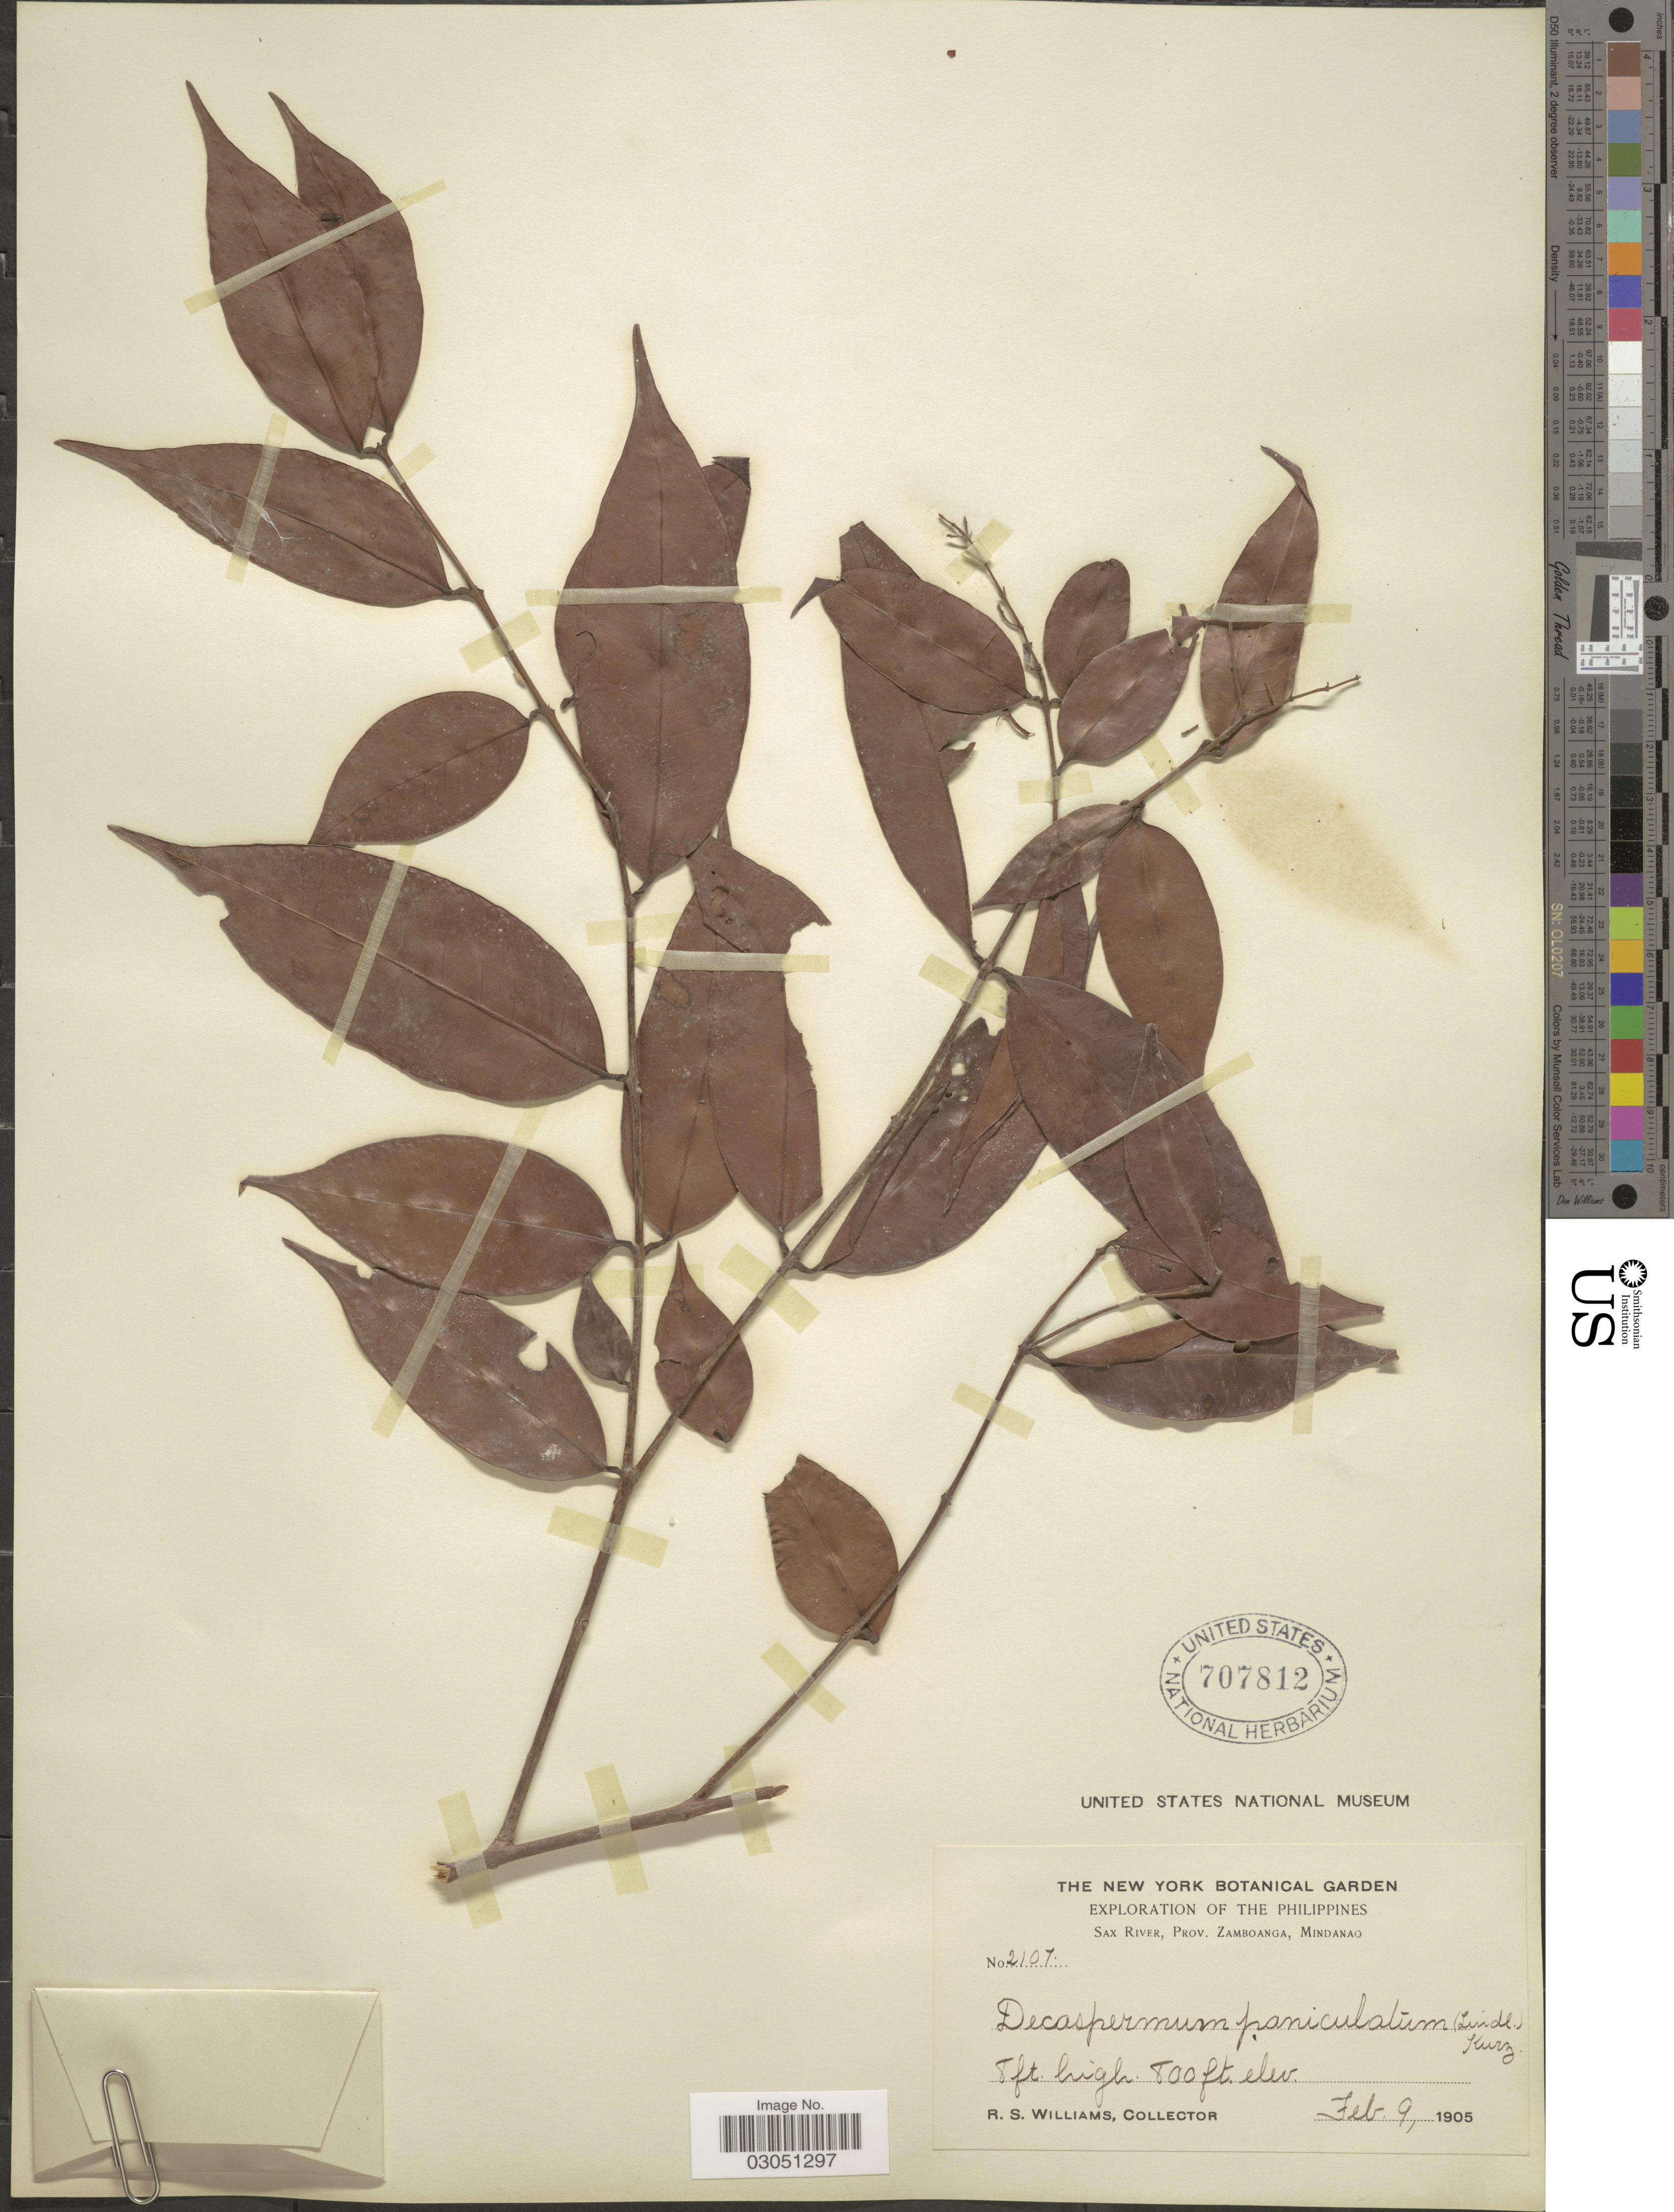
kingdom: Plantae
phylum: Tracheophyta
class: Magnoliopsida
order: Myrtales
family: Myrtaceae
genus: Decaspermum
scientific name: Decaspermum fruticosum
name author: J.R. Forst. & G. Forst.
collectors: R. S. Williams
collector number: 2107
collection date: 1905-02-09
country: Philippines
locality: Sax River, Prov. Zamboanga, Mindanao.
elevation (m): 244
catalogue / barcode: US 707812